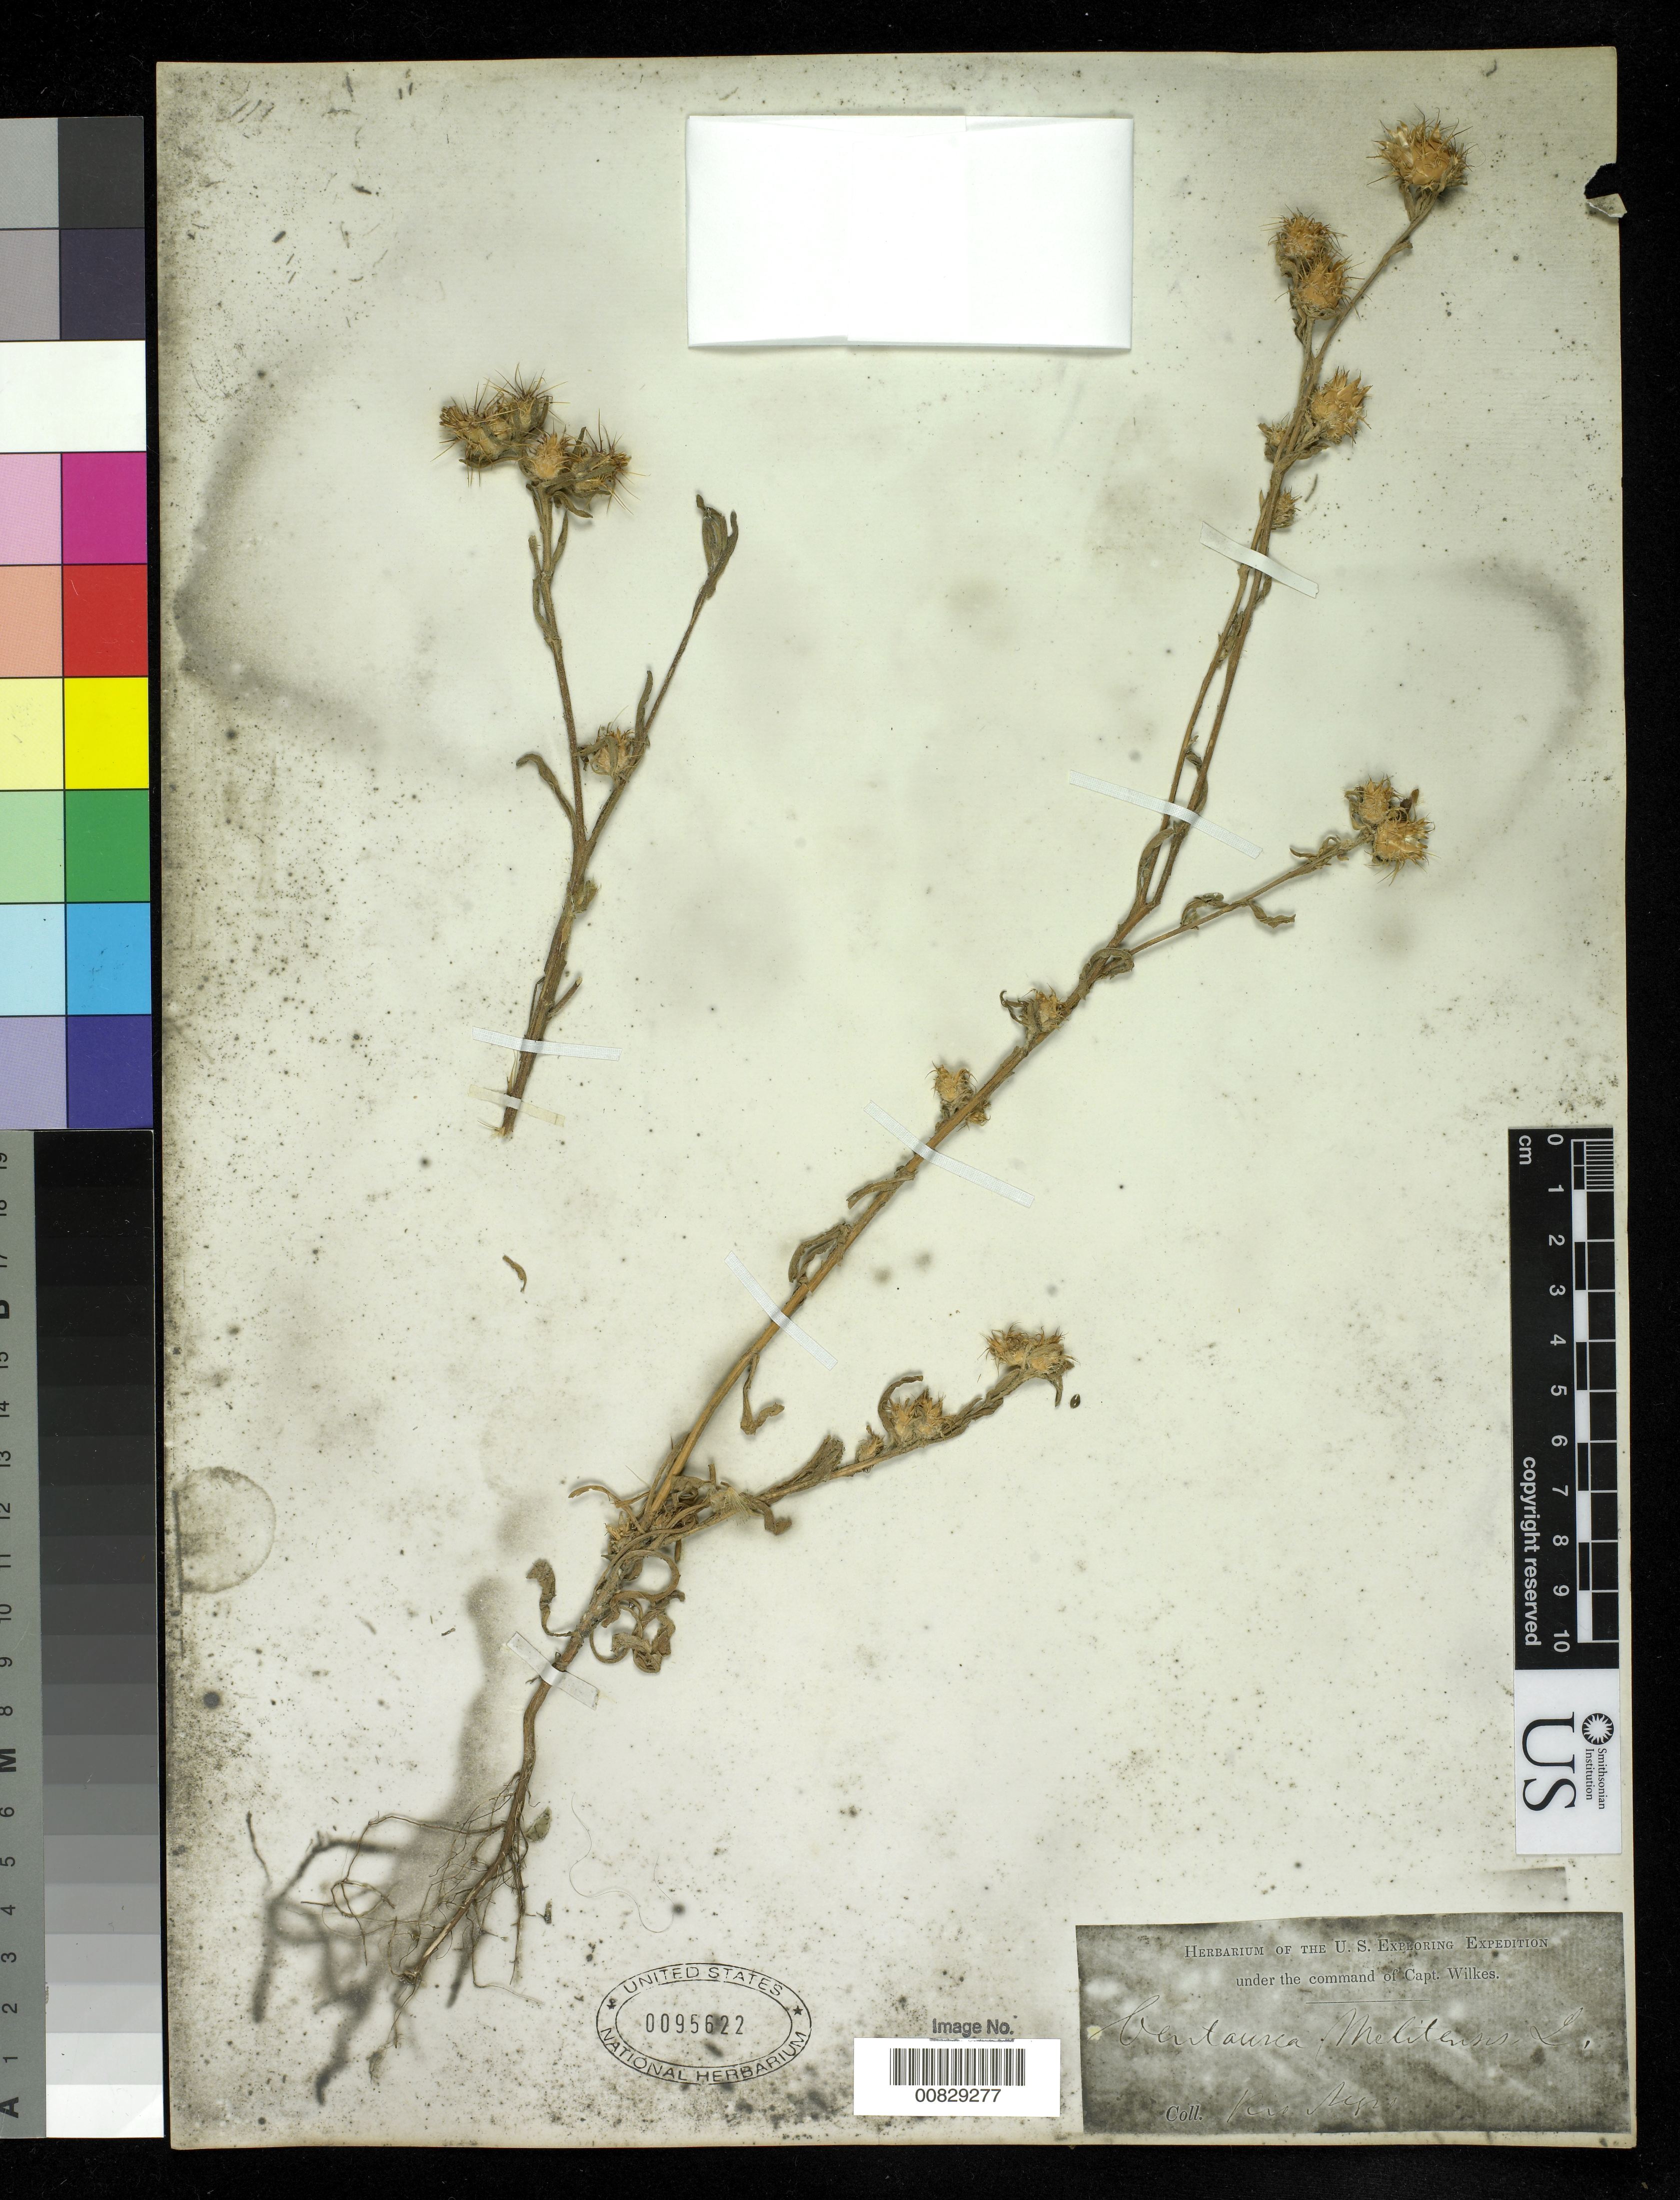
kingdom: Plantae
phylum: Tracheophyta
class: Magnoliopsida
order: Asterales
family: Asteraceae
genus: Centaurea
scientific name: Centaurea melitensis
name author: L.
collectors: Wilkes Explor. Exped.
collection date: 1838/1842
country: Argentina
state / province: Rio Negro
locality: Rio Negro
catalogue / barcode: US 95622